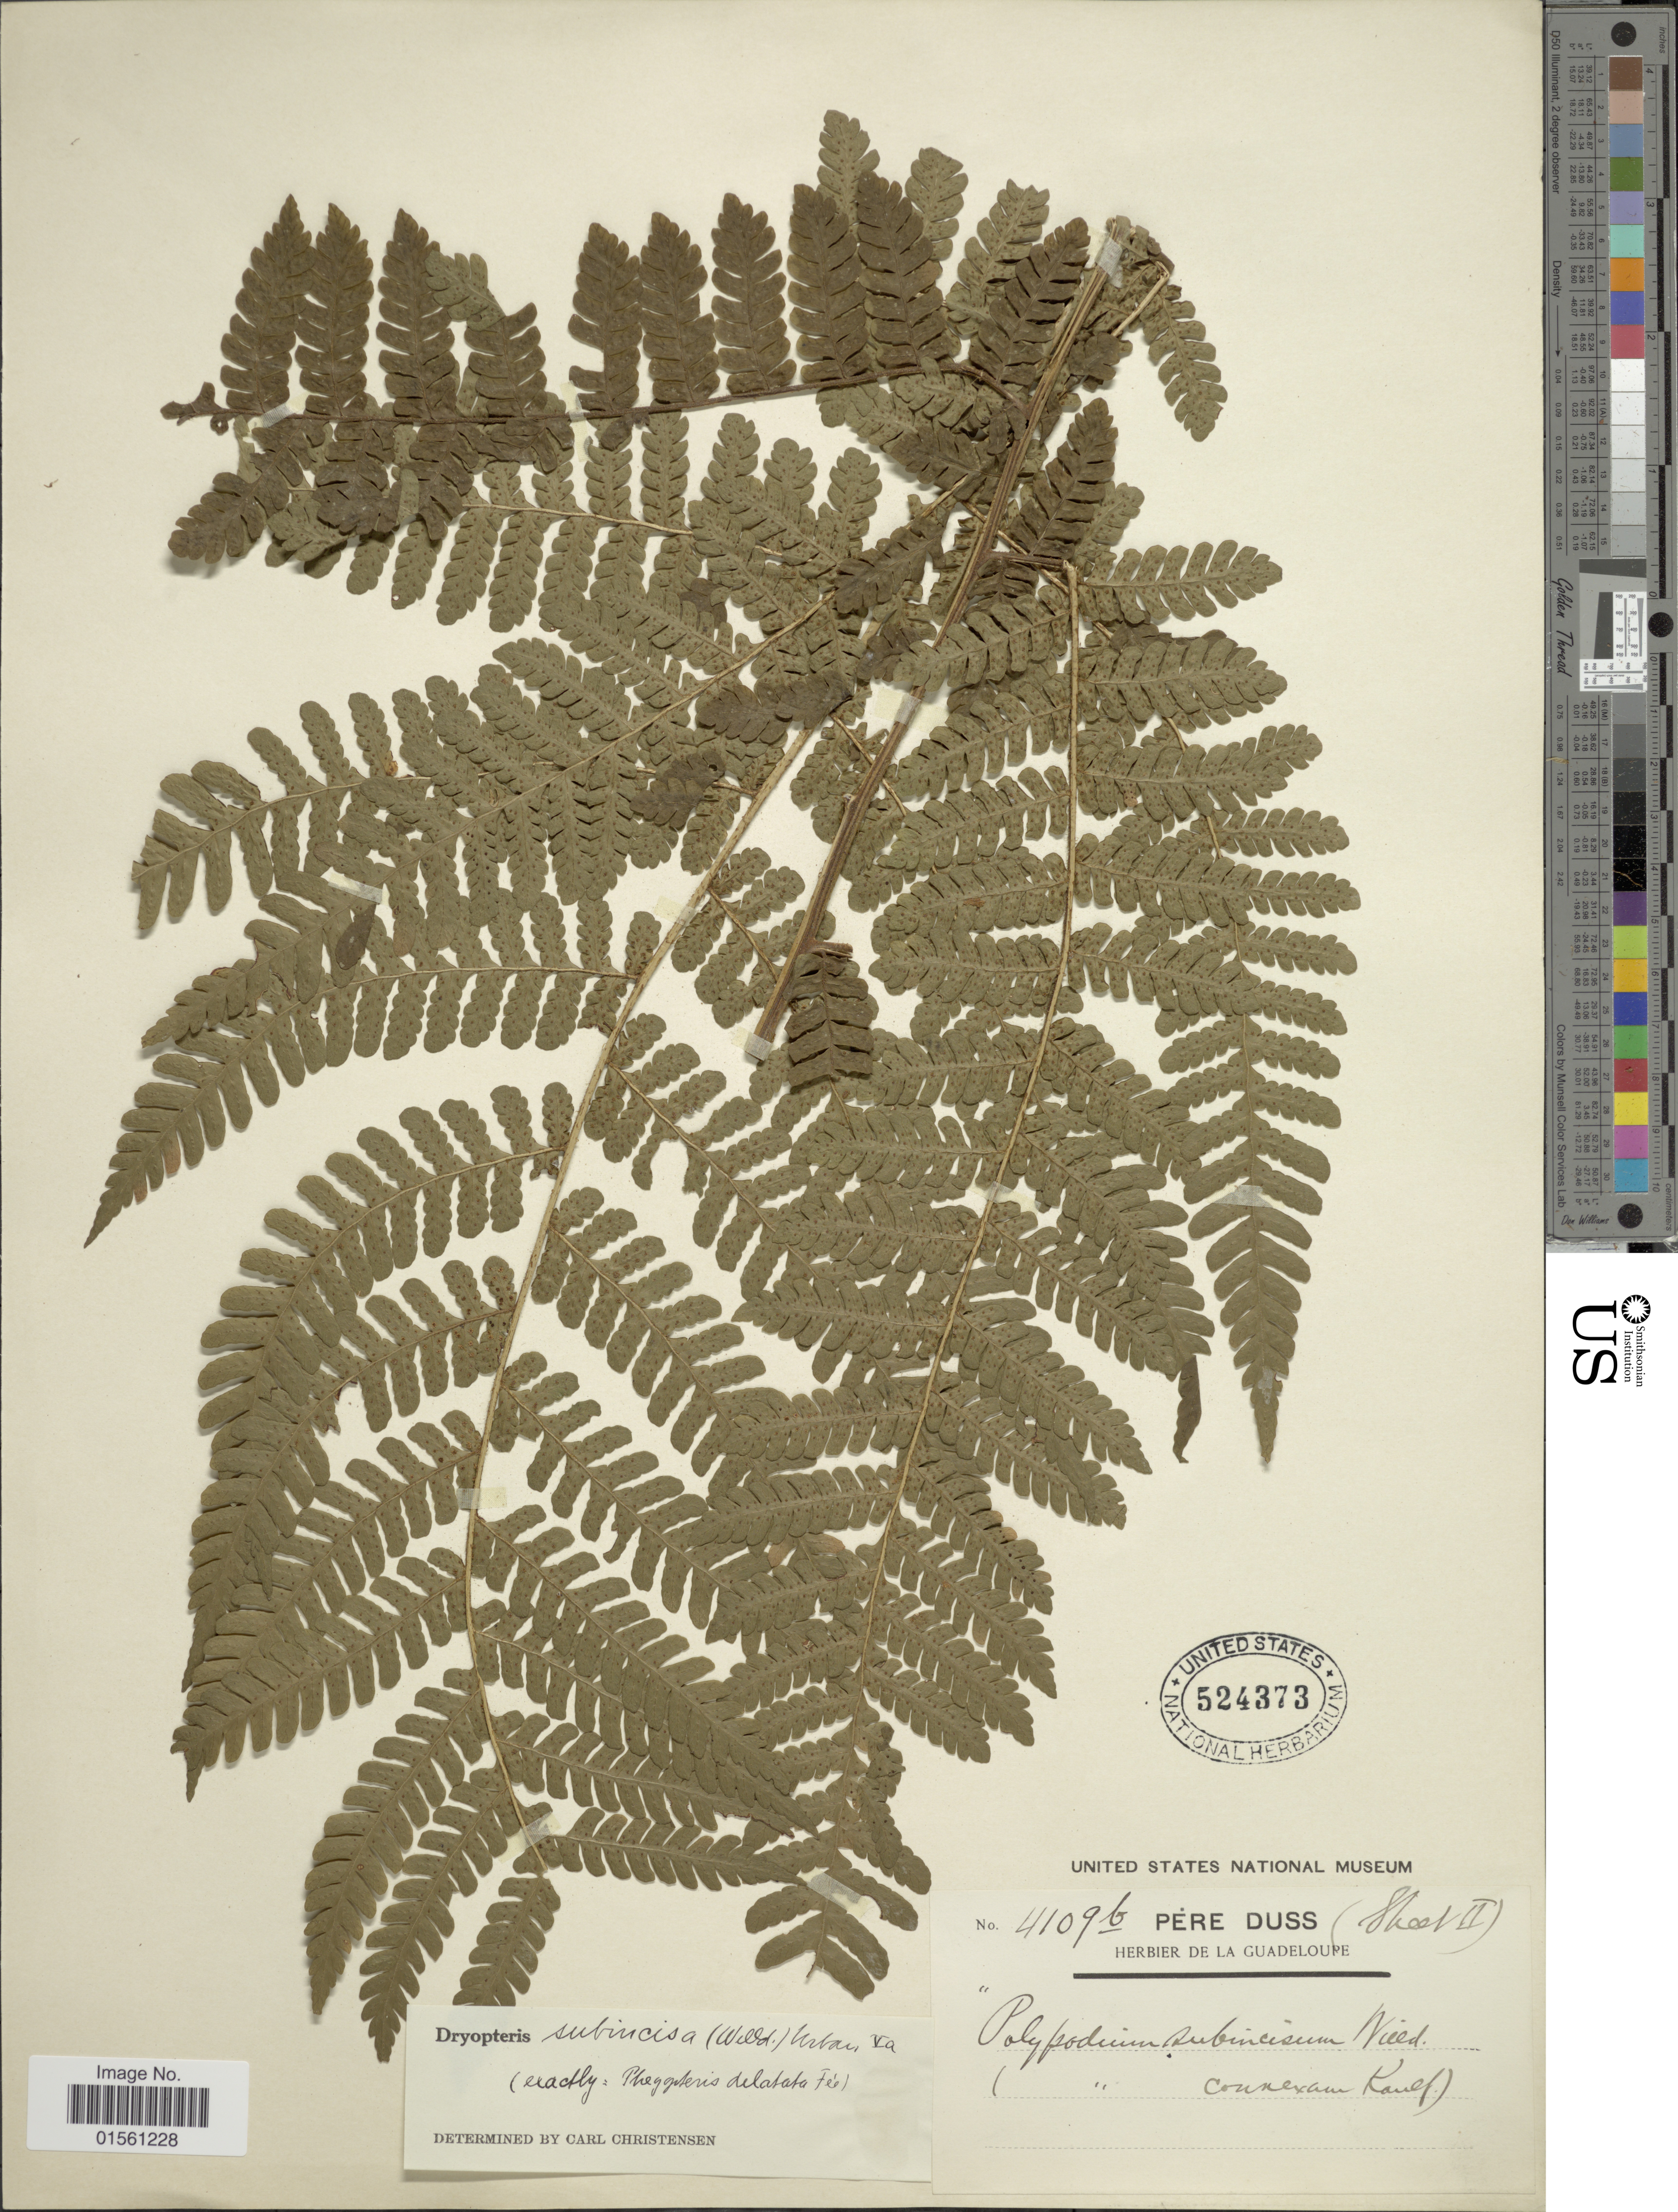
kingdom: Plantae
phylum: Tracheophyta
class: Polypodiopsida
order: Polypodiales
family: Dryopteridaceae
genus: Megalastrum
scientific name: Megalastrum subincisum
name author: (Willd.) A.R. Sm. & R.C. Moran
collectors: Père Duss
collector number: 4109b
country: Guadeloupe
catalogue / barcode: US 524373